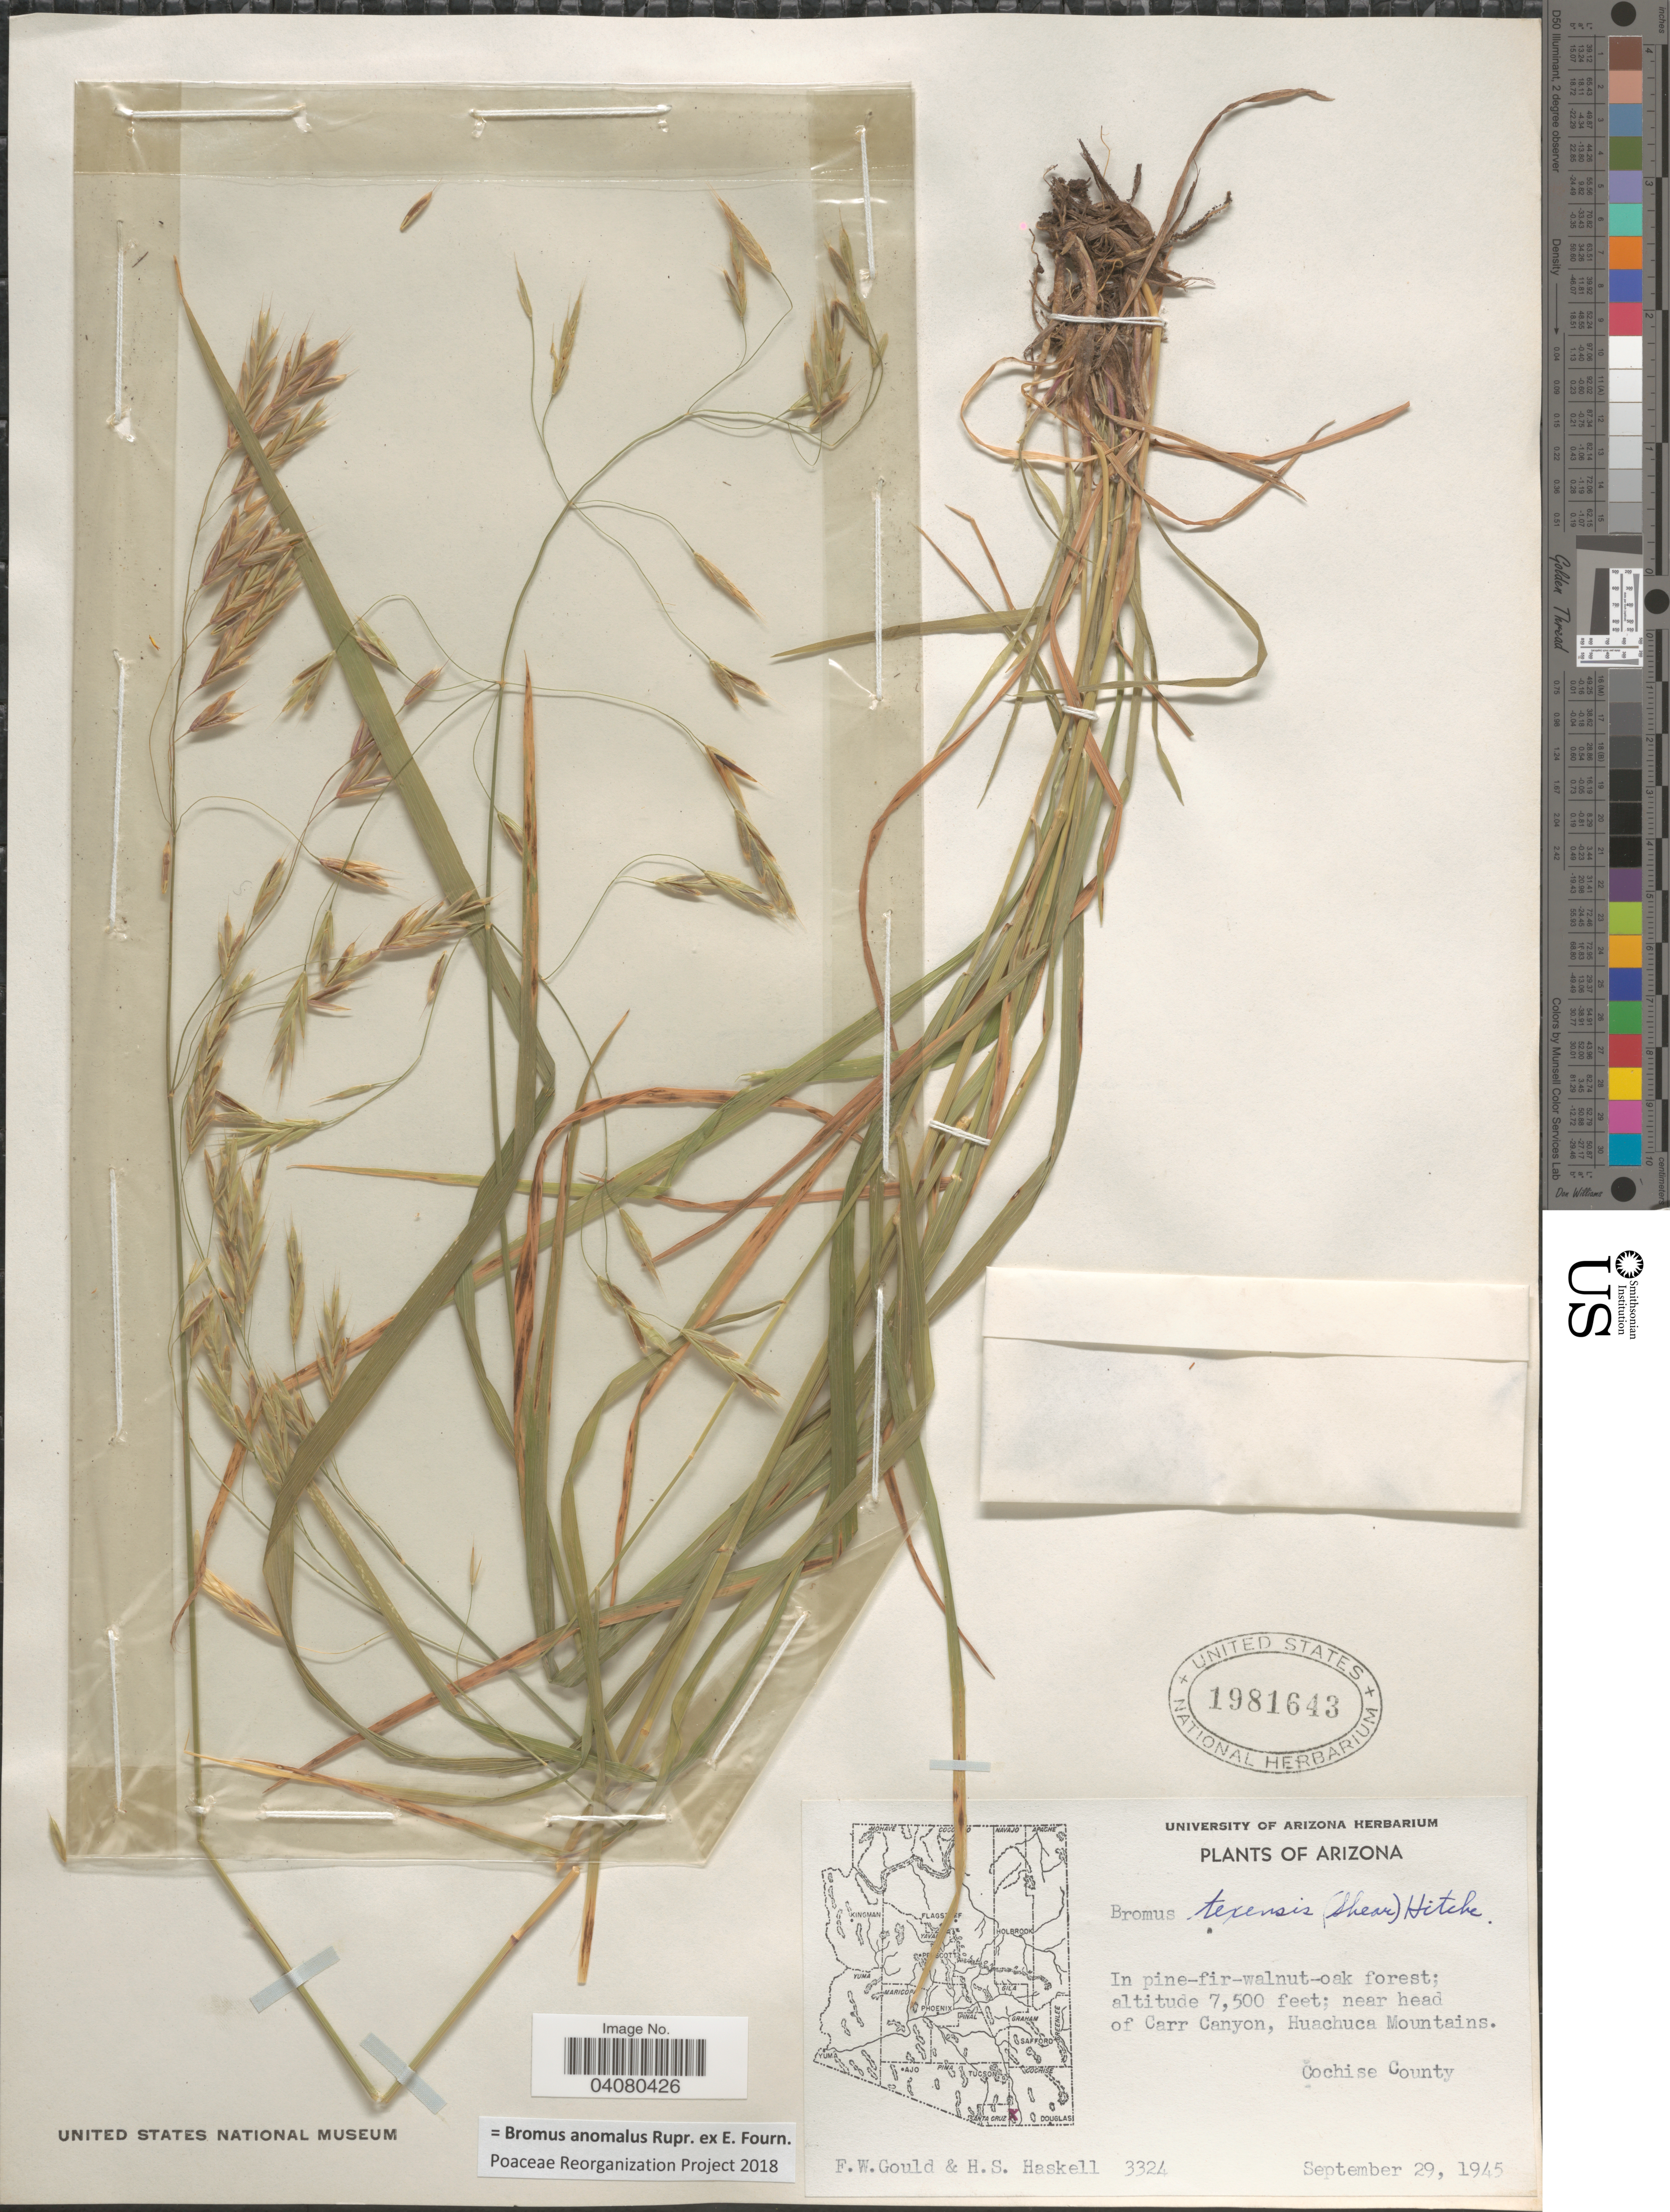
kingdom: Plantae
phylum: Tracheophyta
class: Liliopsida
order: Poales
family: Poaceae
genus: Bromus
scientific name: Bromus anomalus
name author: Rupr. ex E. Fourn.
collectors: F. W. Gould & H. Haskell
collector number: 3324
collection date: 1945-09-29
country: United States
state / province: Arizona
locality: Near head of Carr Canyon, Huachuca Mountains. Cochise County.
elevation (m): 2286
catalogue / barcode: US 1981643